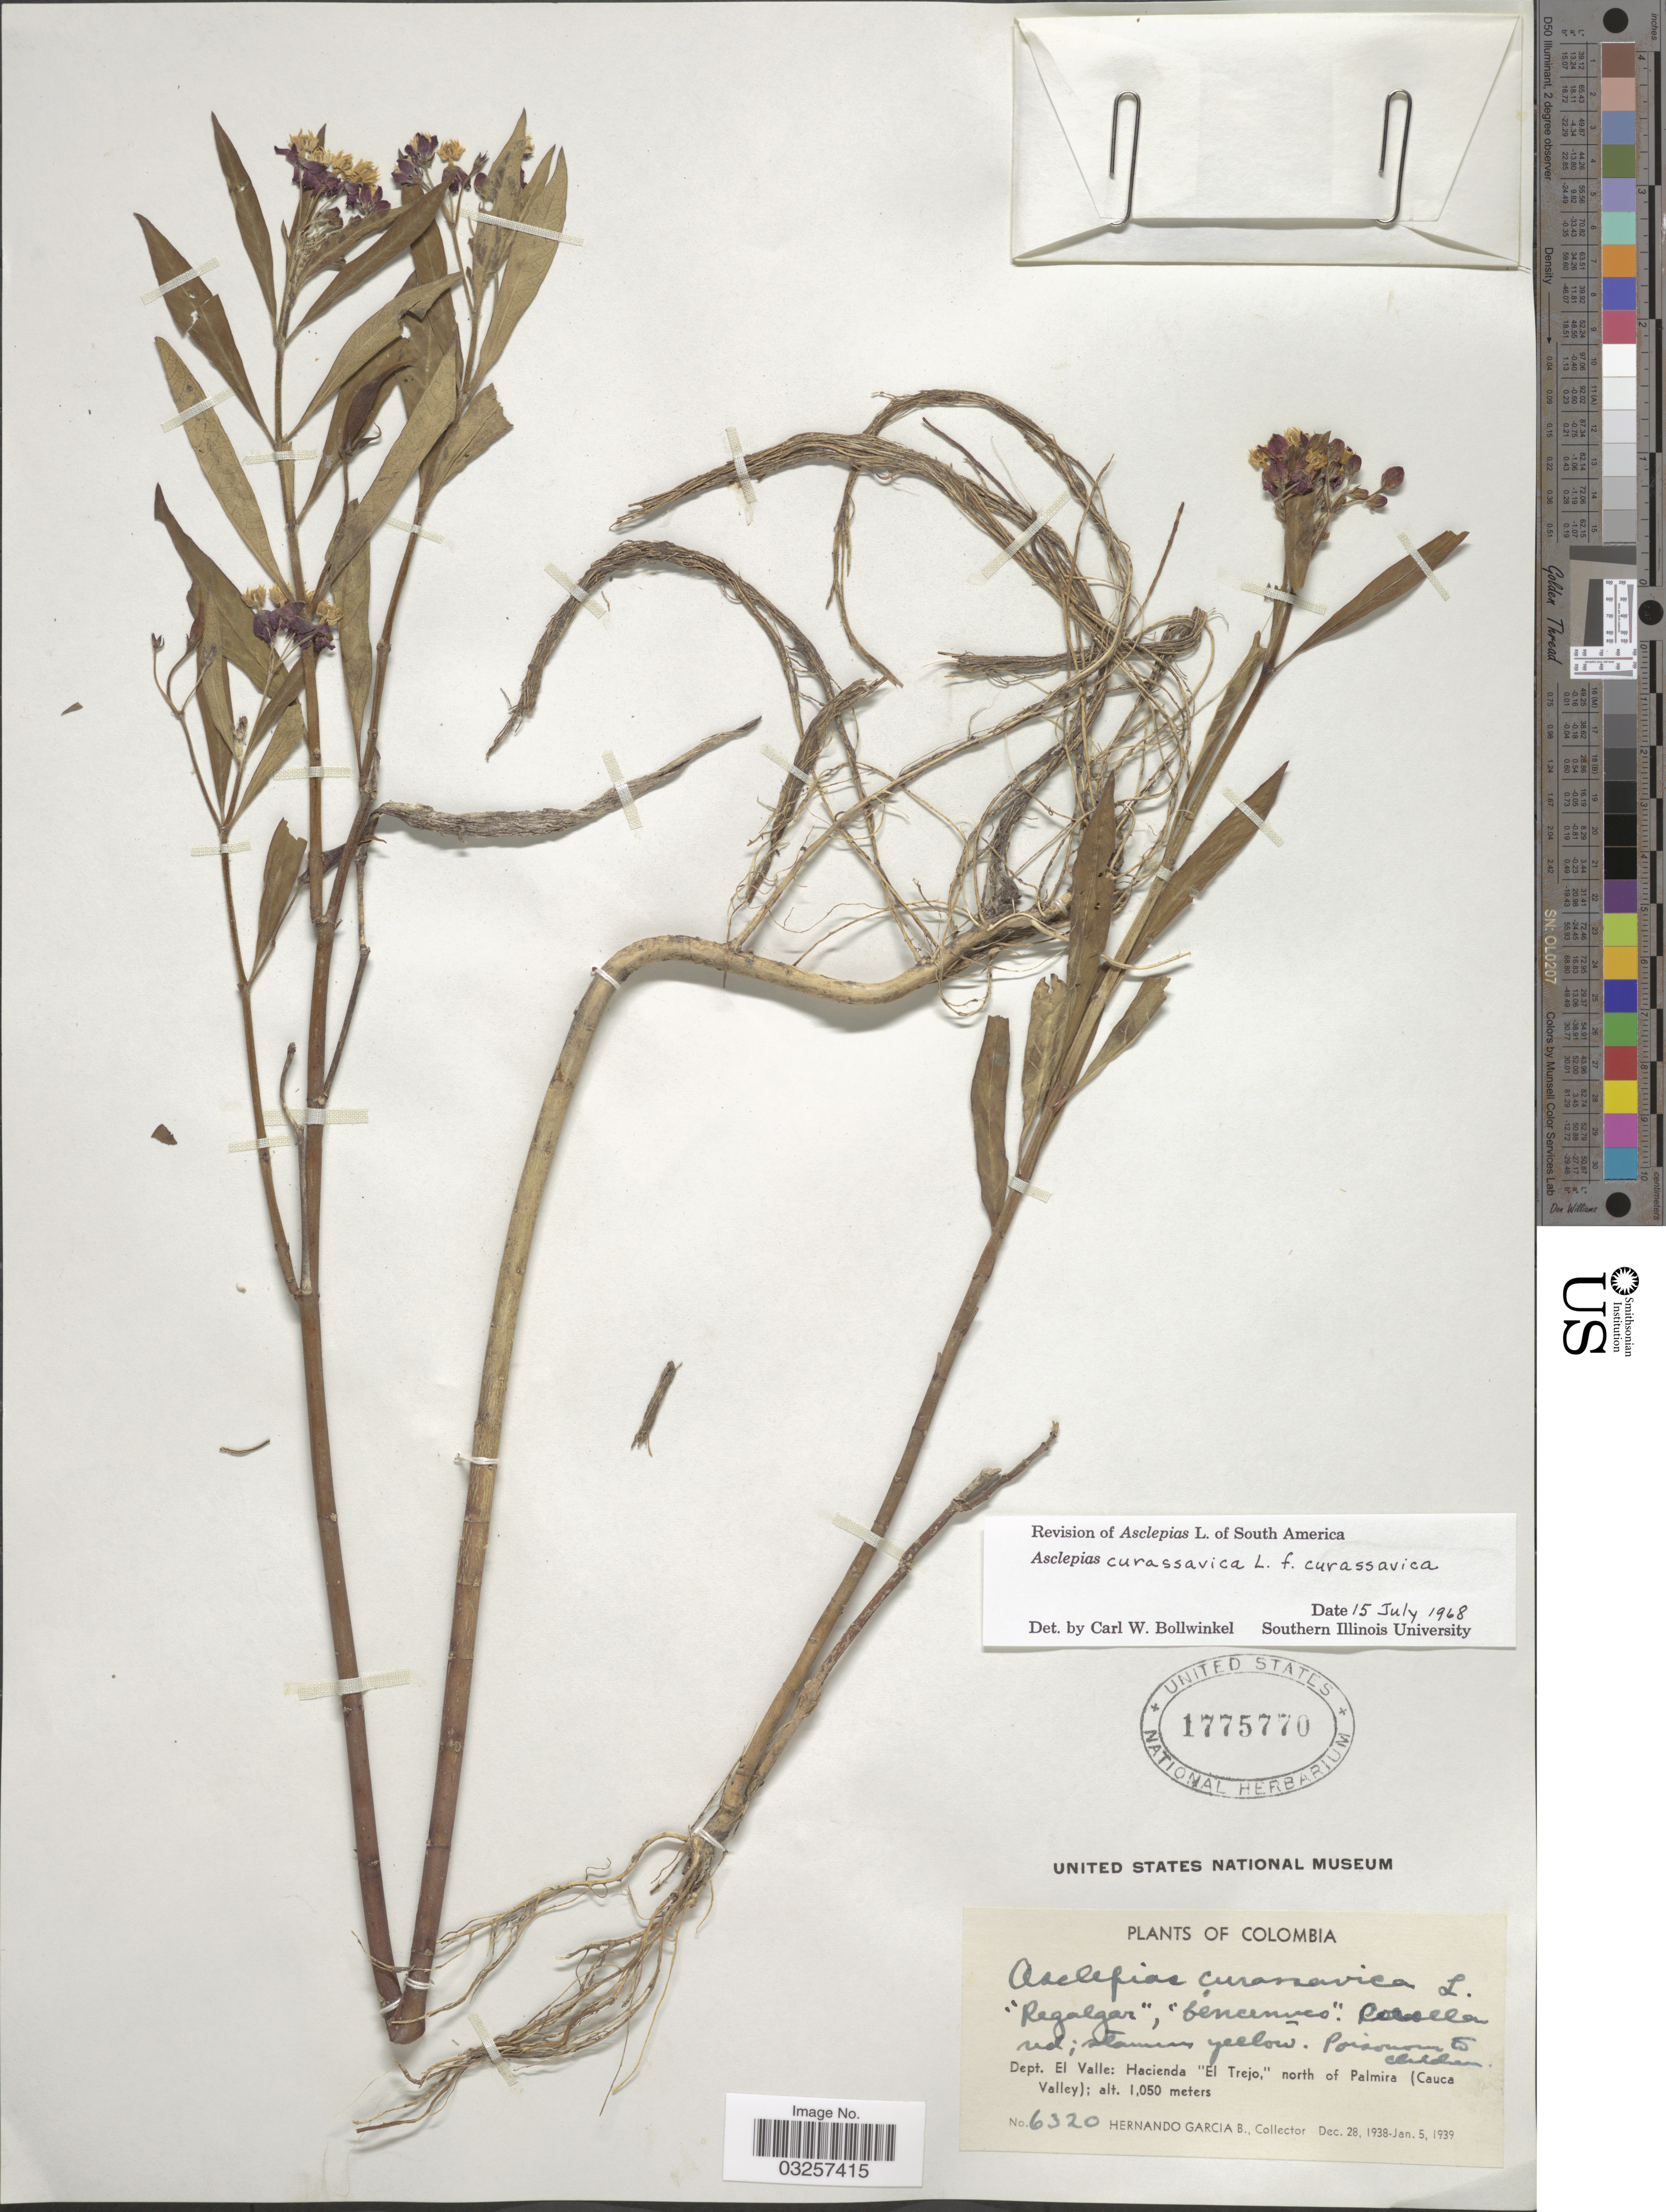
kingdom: Plantae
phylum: Tracheophyta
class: Magnoliopsida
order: Gentianales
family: Apocynaceae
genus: Asclepias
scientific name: Asclepias curassavica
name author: L.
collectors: H. García Barriga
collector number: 6320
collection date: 1938-12-28/1939-01-05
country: Colombia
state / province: Valle del Cauca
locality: Dept. El Valle: Hacienda "El Trejo", north of Palmira (Cauca Valley).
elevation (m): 1050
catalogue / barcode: US 1775770